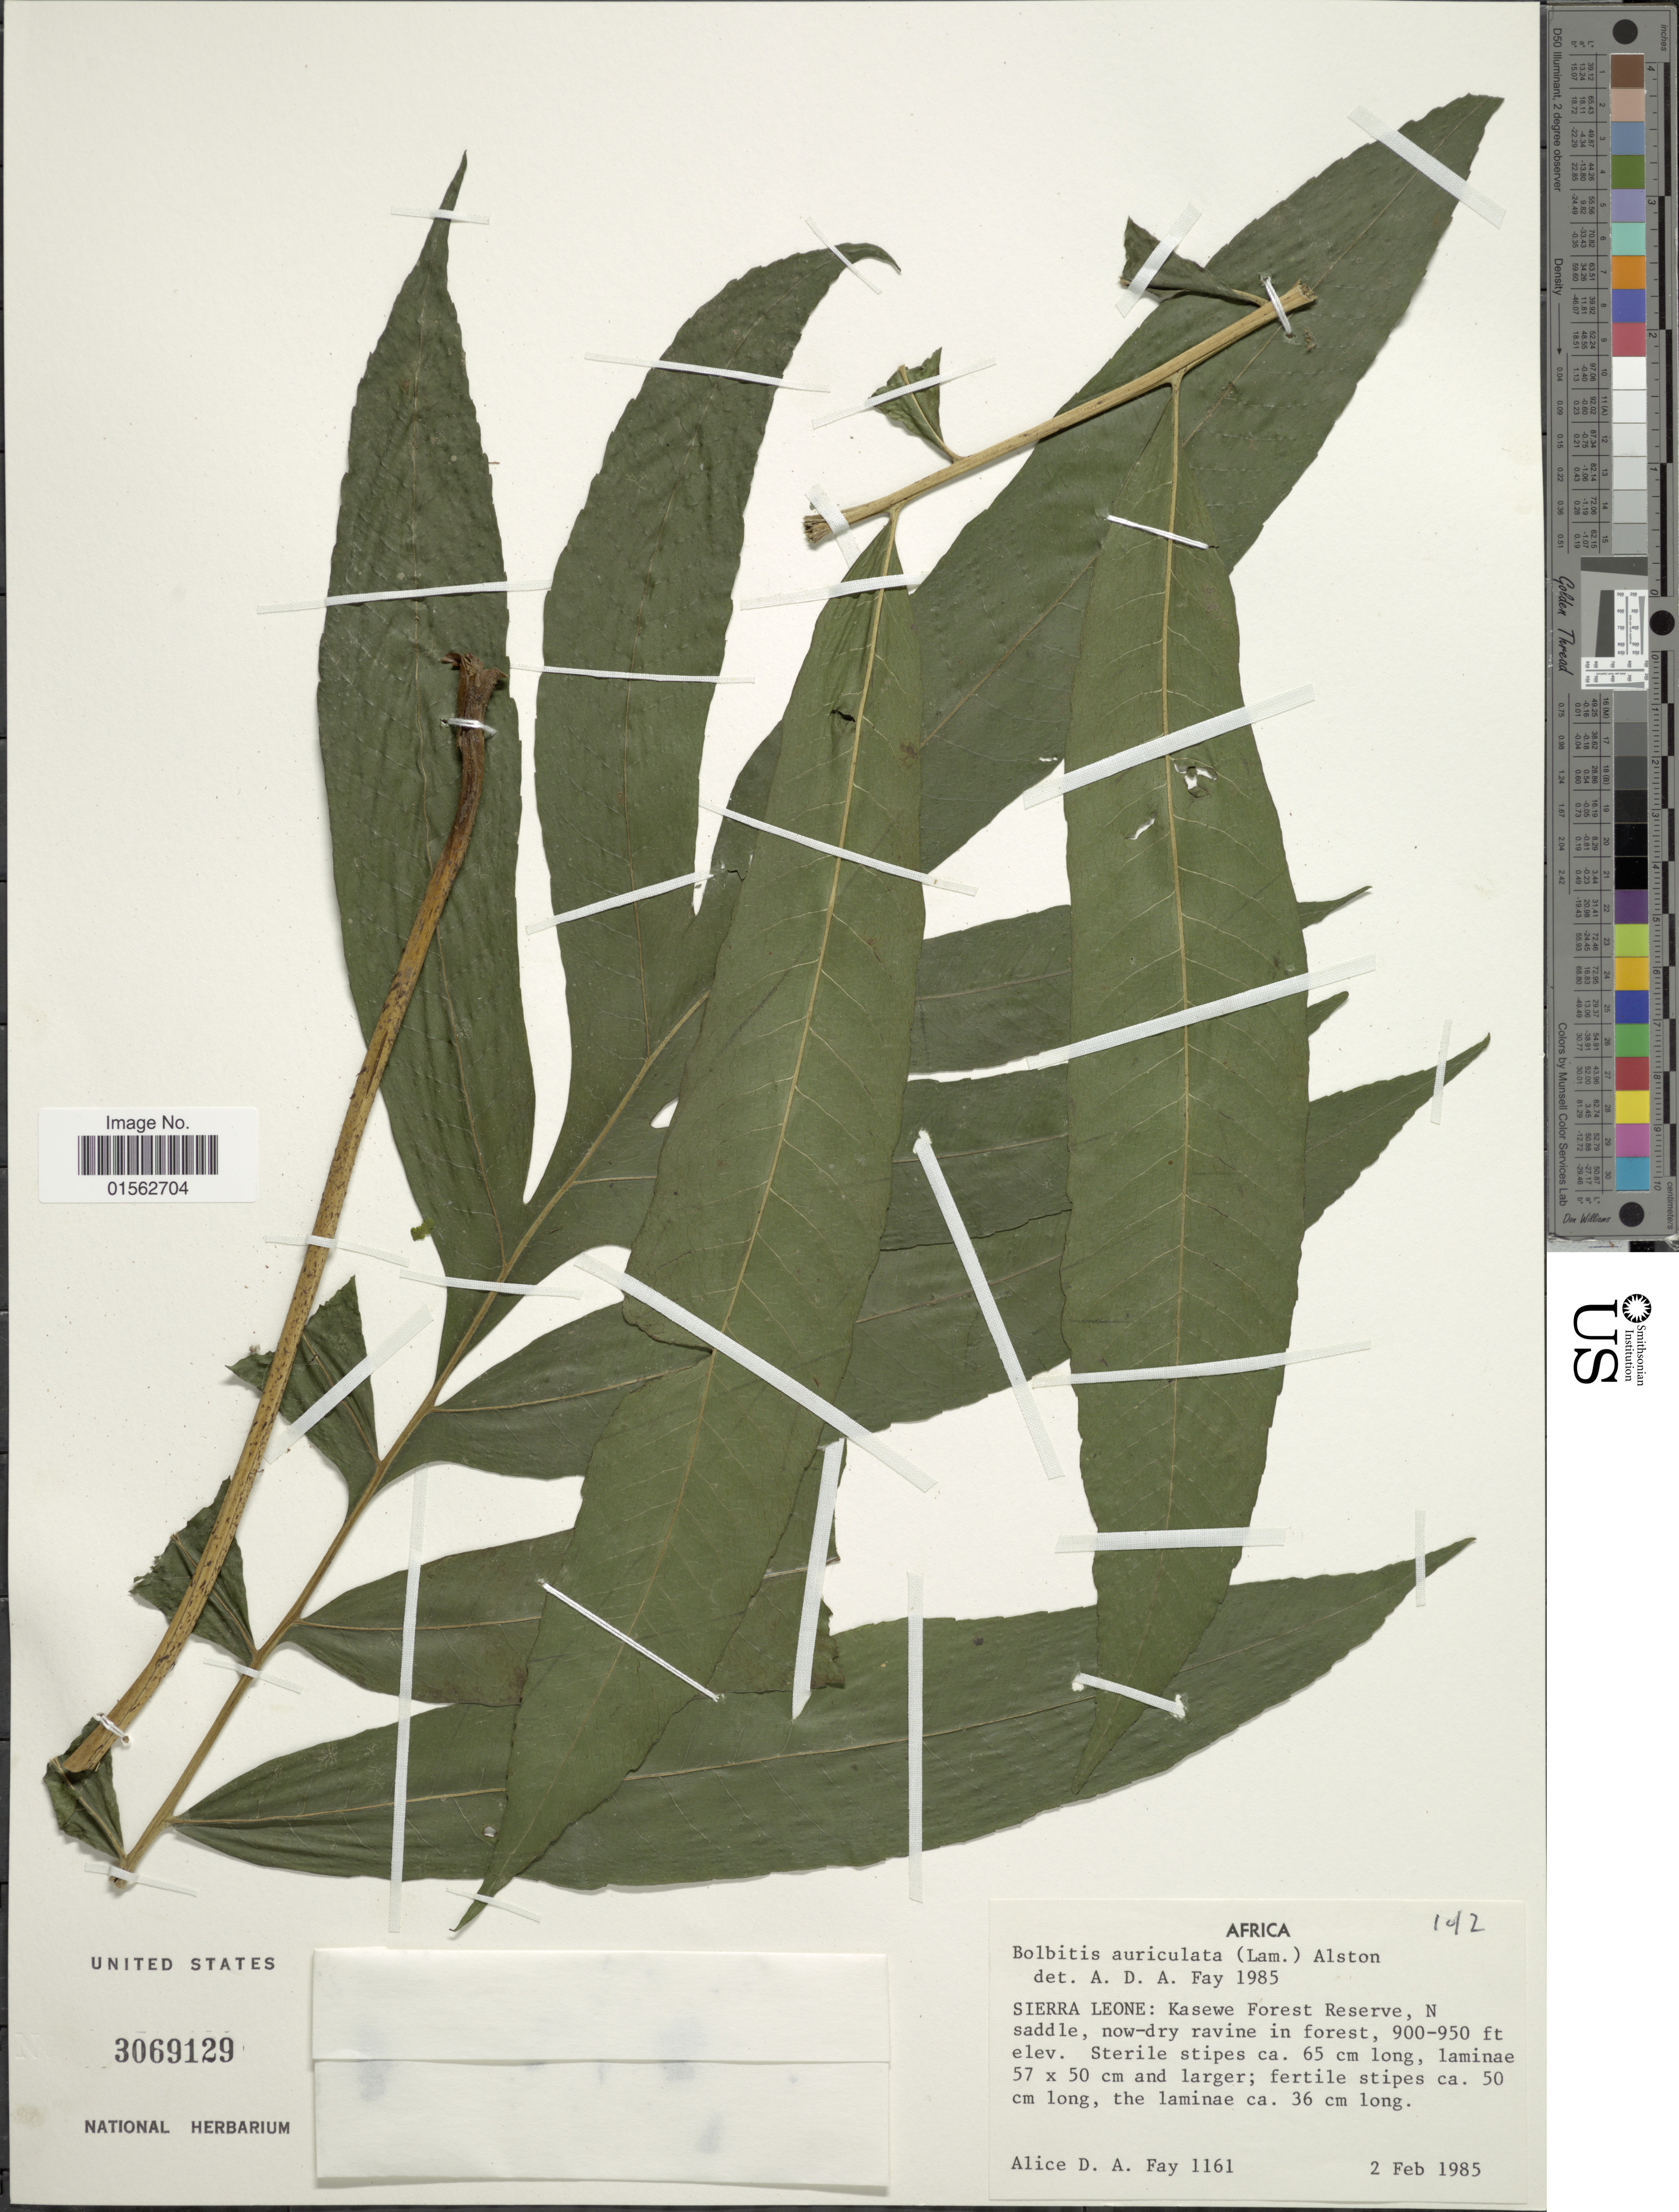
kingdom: Plantae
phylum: Tracheophyta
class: Polypodiopsida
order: Polypodiales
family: Dryopteridaceae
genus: Bolbitis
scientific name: Bolbitis auriculata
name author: (Lam.) Alston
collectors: A. Fay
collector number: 1161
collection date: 1985-02-02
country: Sierra Leone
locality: Kasewe Forest Reserve, N saddle, now-dry ravine in forest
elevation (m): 274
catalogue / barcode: US 3069129